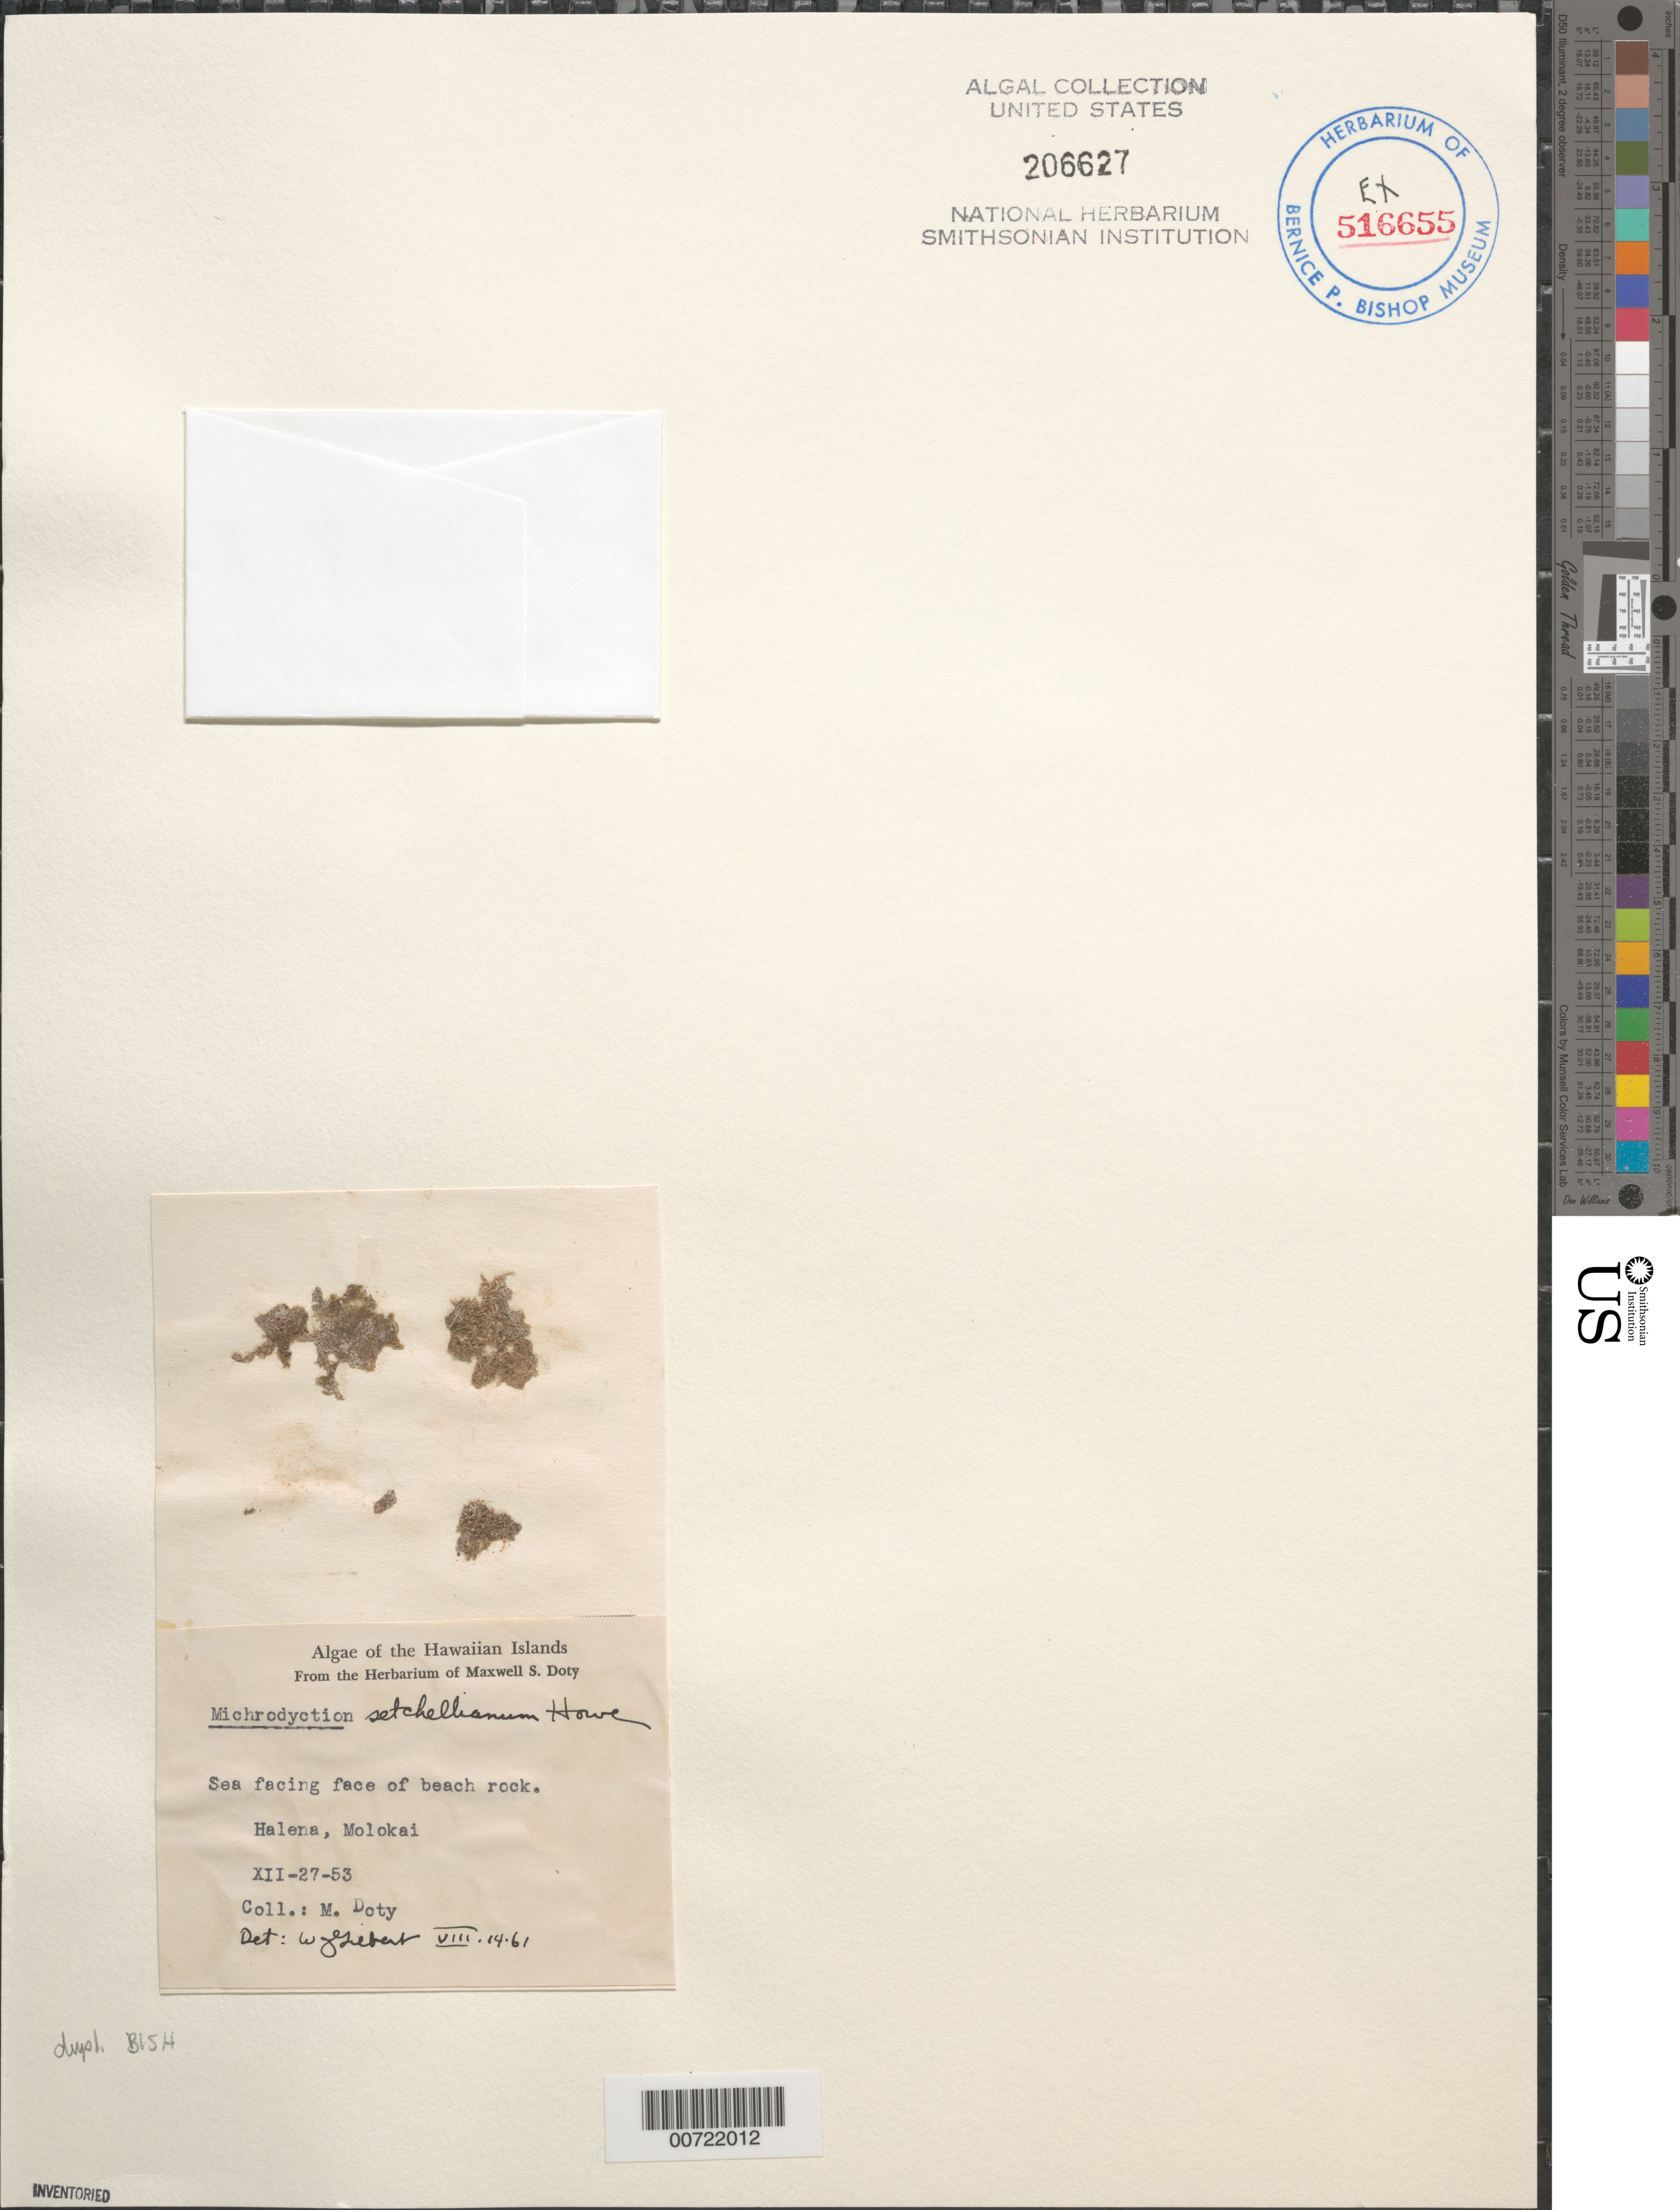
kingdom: Plantae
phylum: Chlorophyta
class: Ulvophyceae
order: Cladophorales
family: Anadyomenaceae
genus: Microdictyon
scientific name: Microdictyon setchellianum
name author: M. Howe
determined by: Gilbert, W. J.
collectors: M. S. Doty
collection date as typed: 27 Dec 1953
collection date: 1953-12-27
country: United States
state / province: Hawaii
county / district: Maui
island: Moloka'i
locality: Halena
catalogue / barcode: US 206627